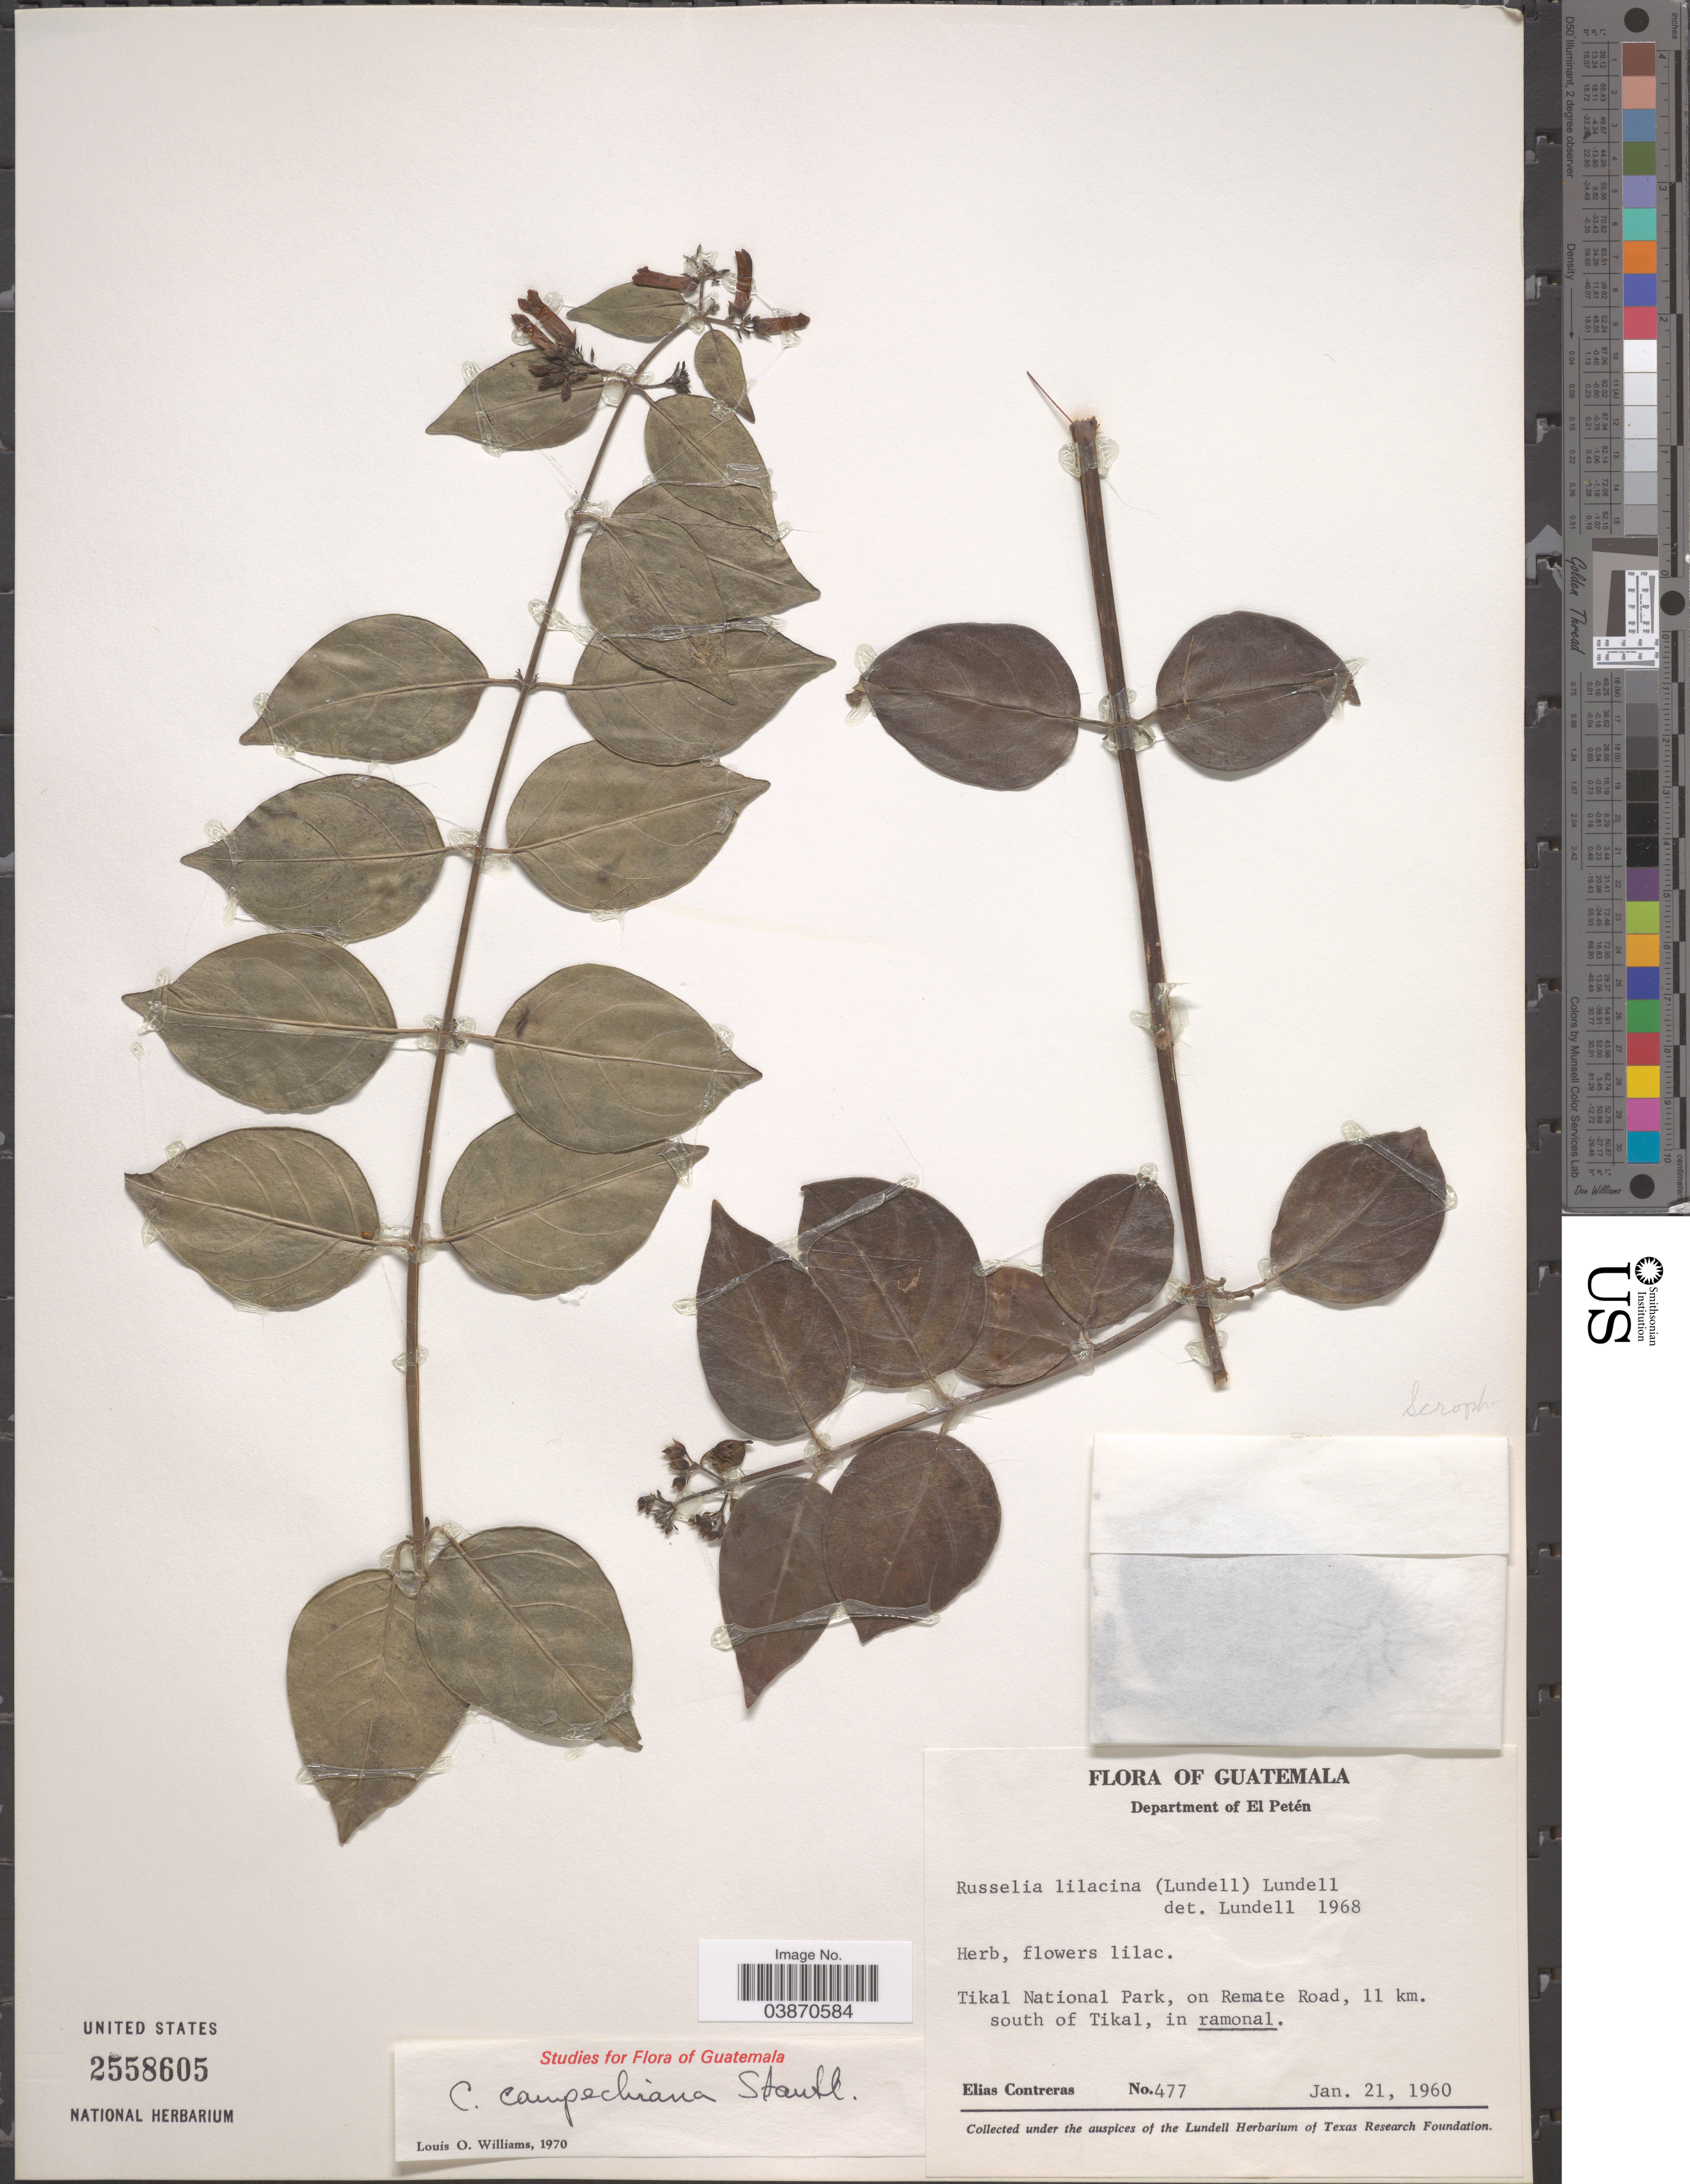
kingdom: Plantae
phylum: Tracheophyta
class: Magnoliopsida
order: Lamiales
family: Plantaginaceae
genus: Russelia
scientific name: Russelia campechiana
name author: Standl.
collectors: E. Contreras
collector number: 477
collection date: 1960-01-21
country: Guatemala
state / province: El Peten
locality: Department of El Petén. Tikal National Park, on Remate Road, 11 km. south of Tikal, in ramonal.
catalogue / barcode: US 2558605